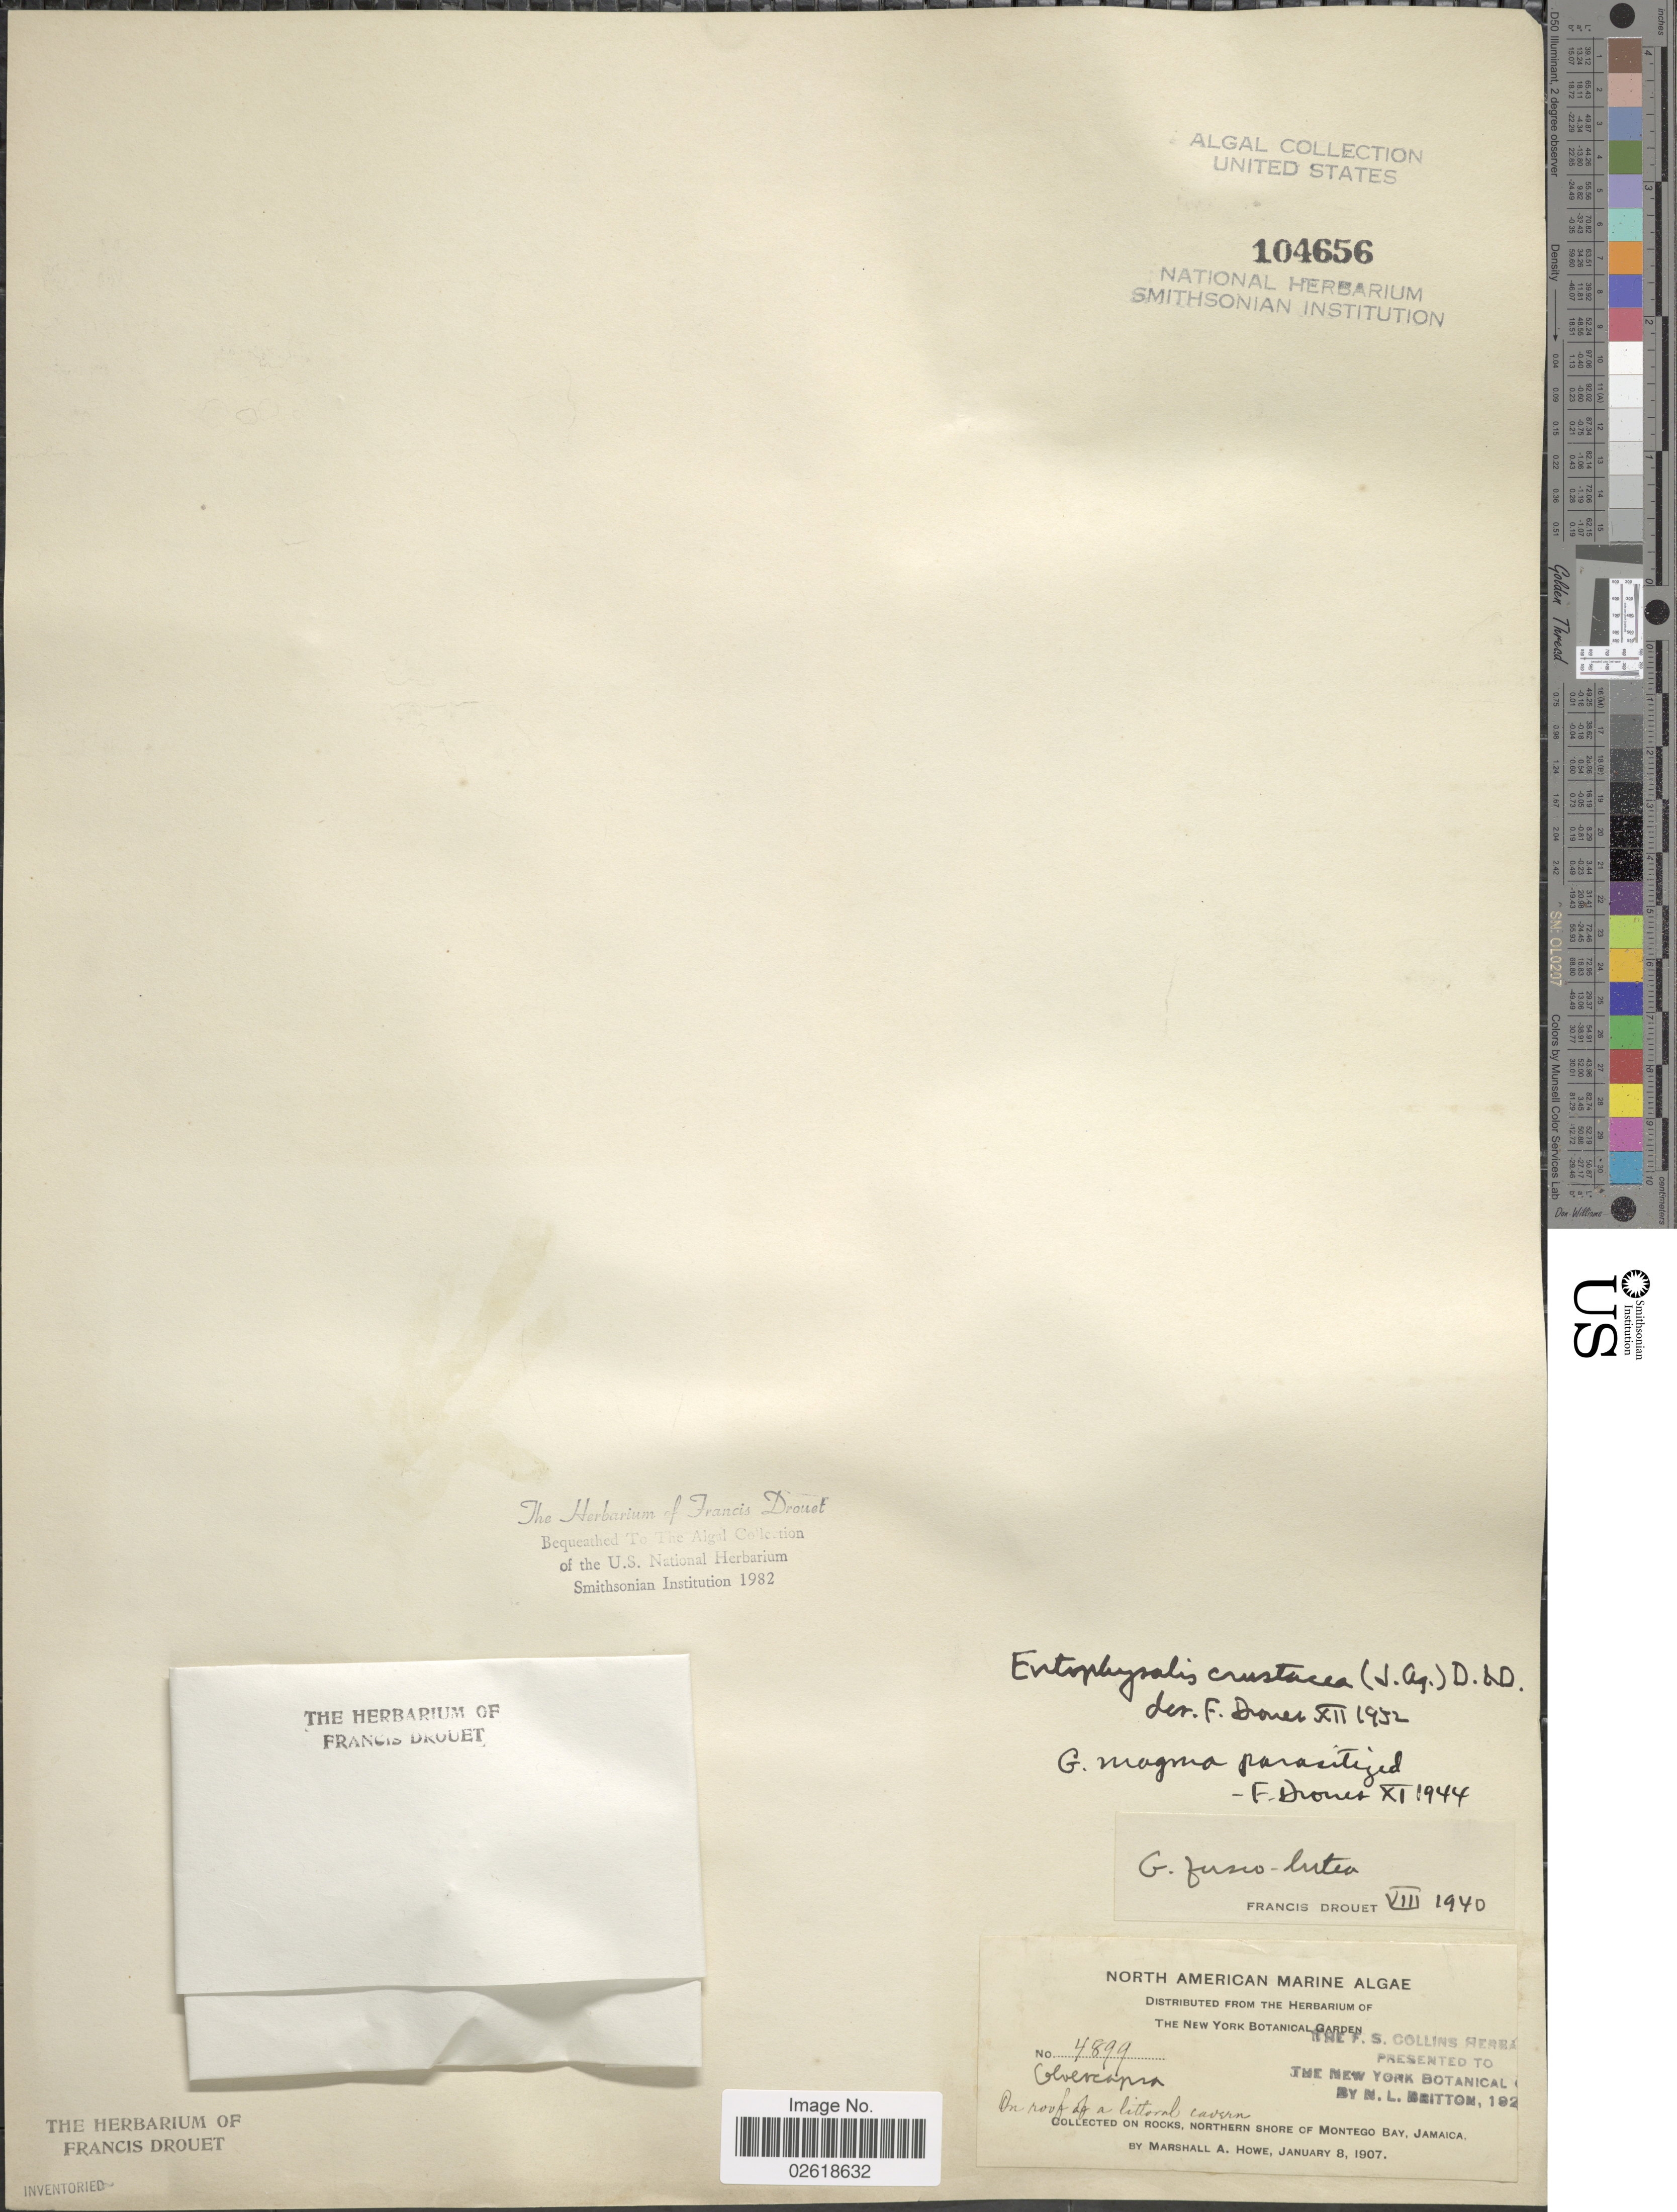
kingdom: Bacteria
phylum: Cyanobacteria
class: Cyanobacteriia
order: Cyanobacteriales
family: Chroococcaceae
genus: Entophysalis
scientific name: Entophysalis deusta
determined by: Drouet, F. E.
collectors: M. A. Howe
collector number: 4899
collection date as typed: January 8, 1907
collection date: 1907-01-08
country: Jamaica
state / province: Saint James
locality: Montego bay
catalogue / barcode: US 104656